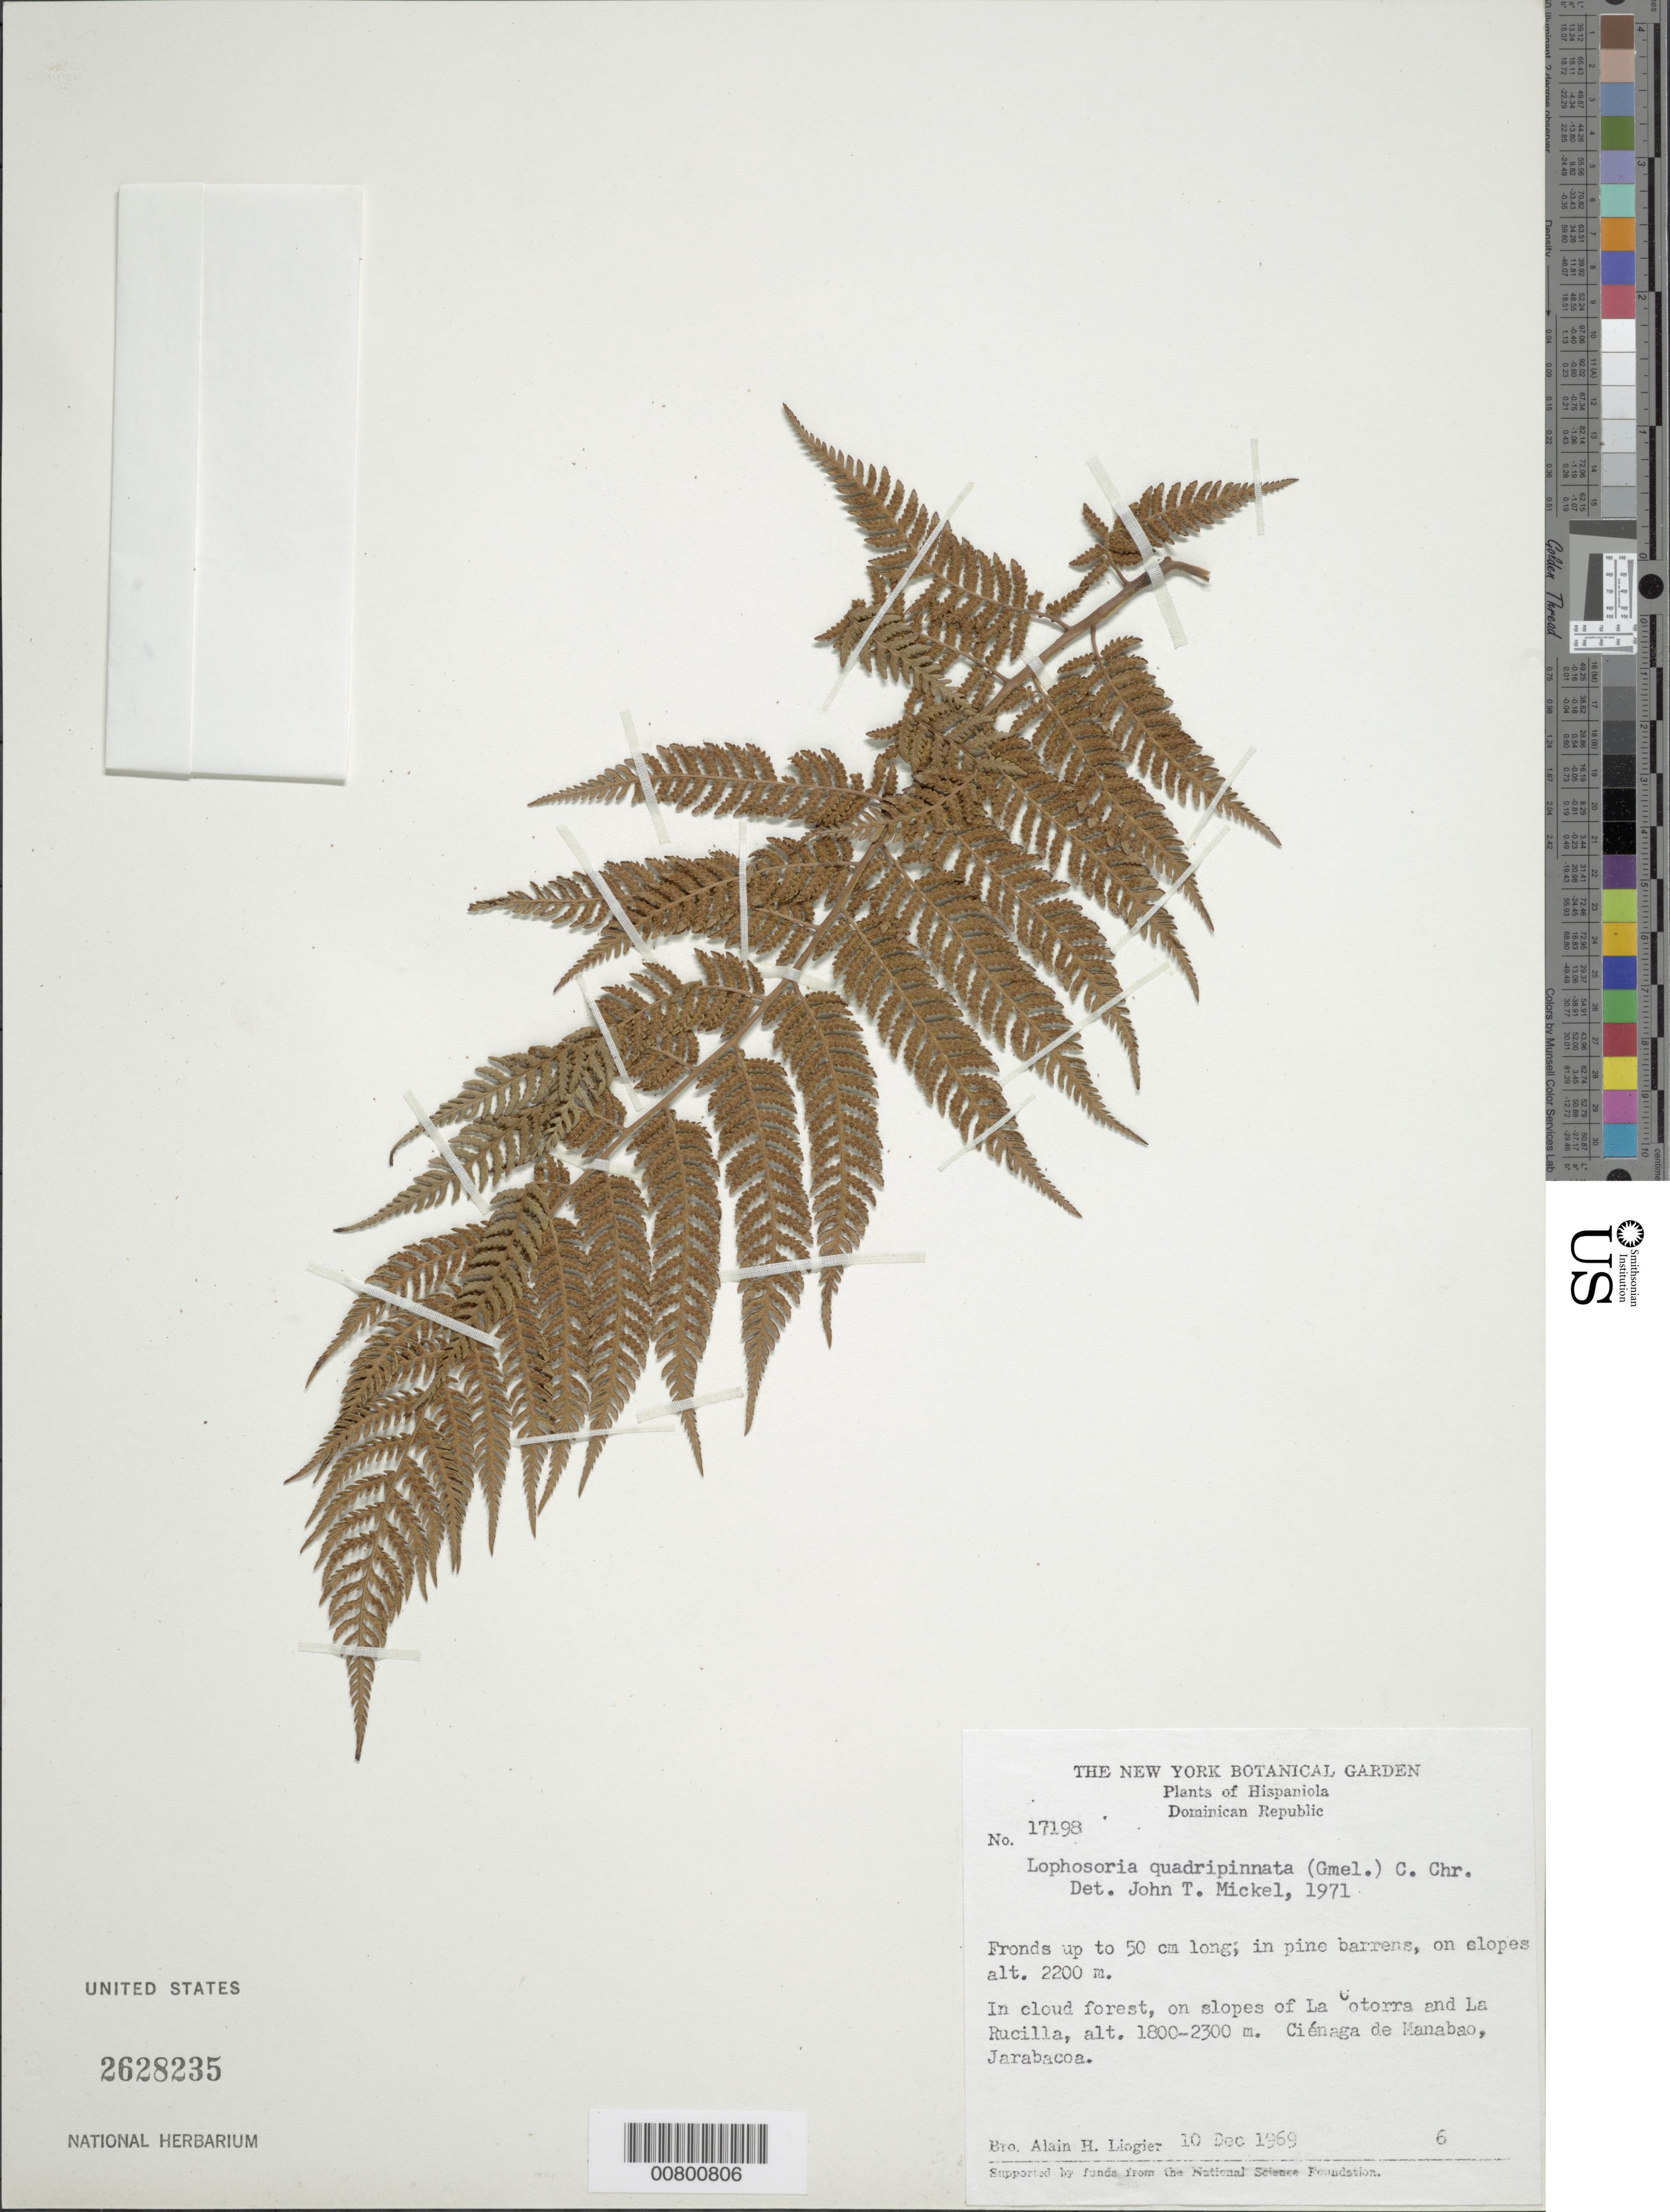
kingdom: Plantae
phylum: Tracheophyta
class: Polypodiopsida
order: Cyatheales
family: Dicksoniaceae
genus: Lophosoria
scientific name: Lophosoria quadripinnata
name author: (J.F. Gmel.) C. Chr.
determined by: Mickel, J. T., (NY), New York Botanical Garden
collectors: A. H. Liogier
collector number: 17198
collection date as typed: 10 Dec 1969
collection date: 1969-12-10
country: Dominican Republic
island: Hispaniola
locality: La Cotorra and La Rucilla slopes, Ciénaga de Manabao, Jarabacoa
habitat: Cloud forest, pine barrens, on slopes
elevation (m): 2200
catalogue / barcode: US 2628235